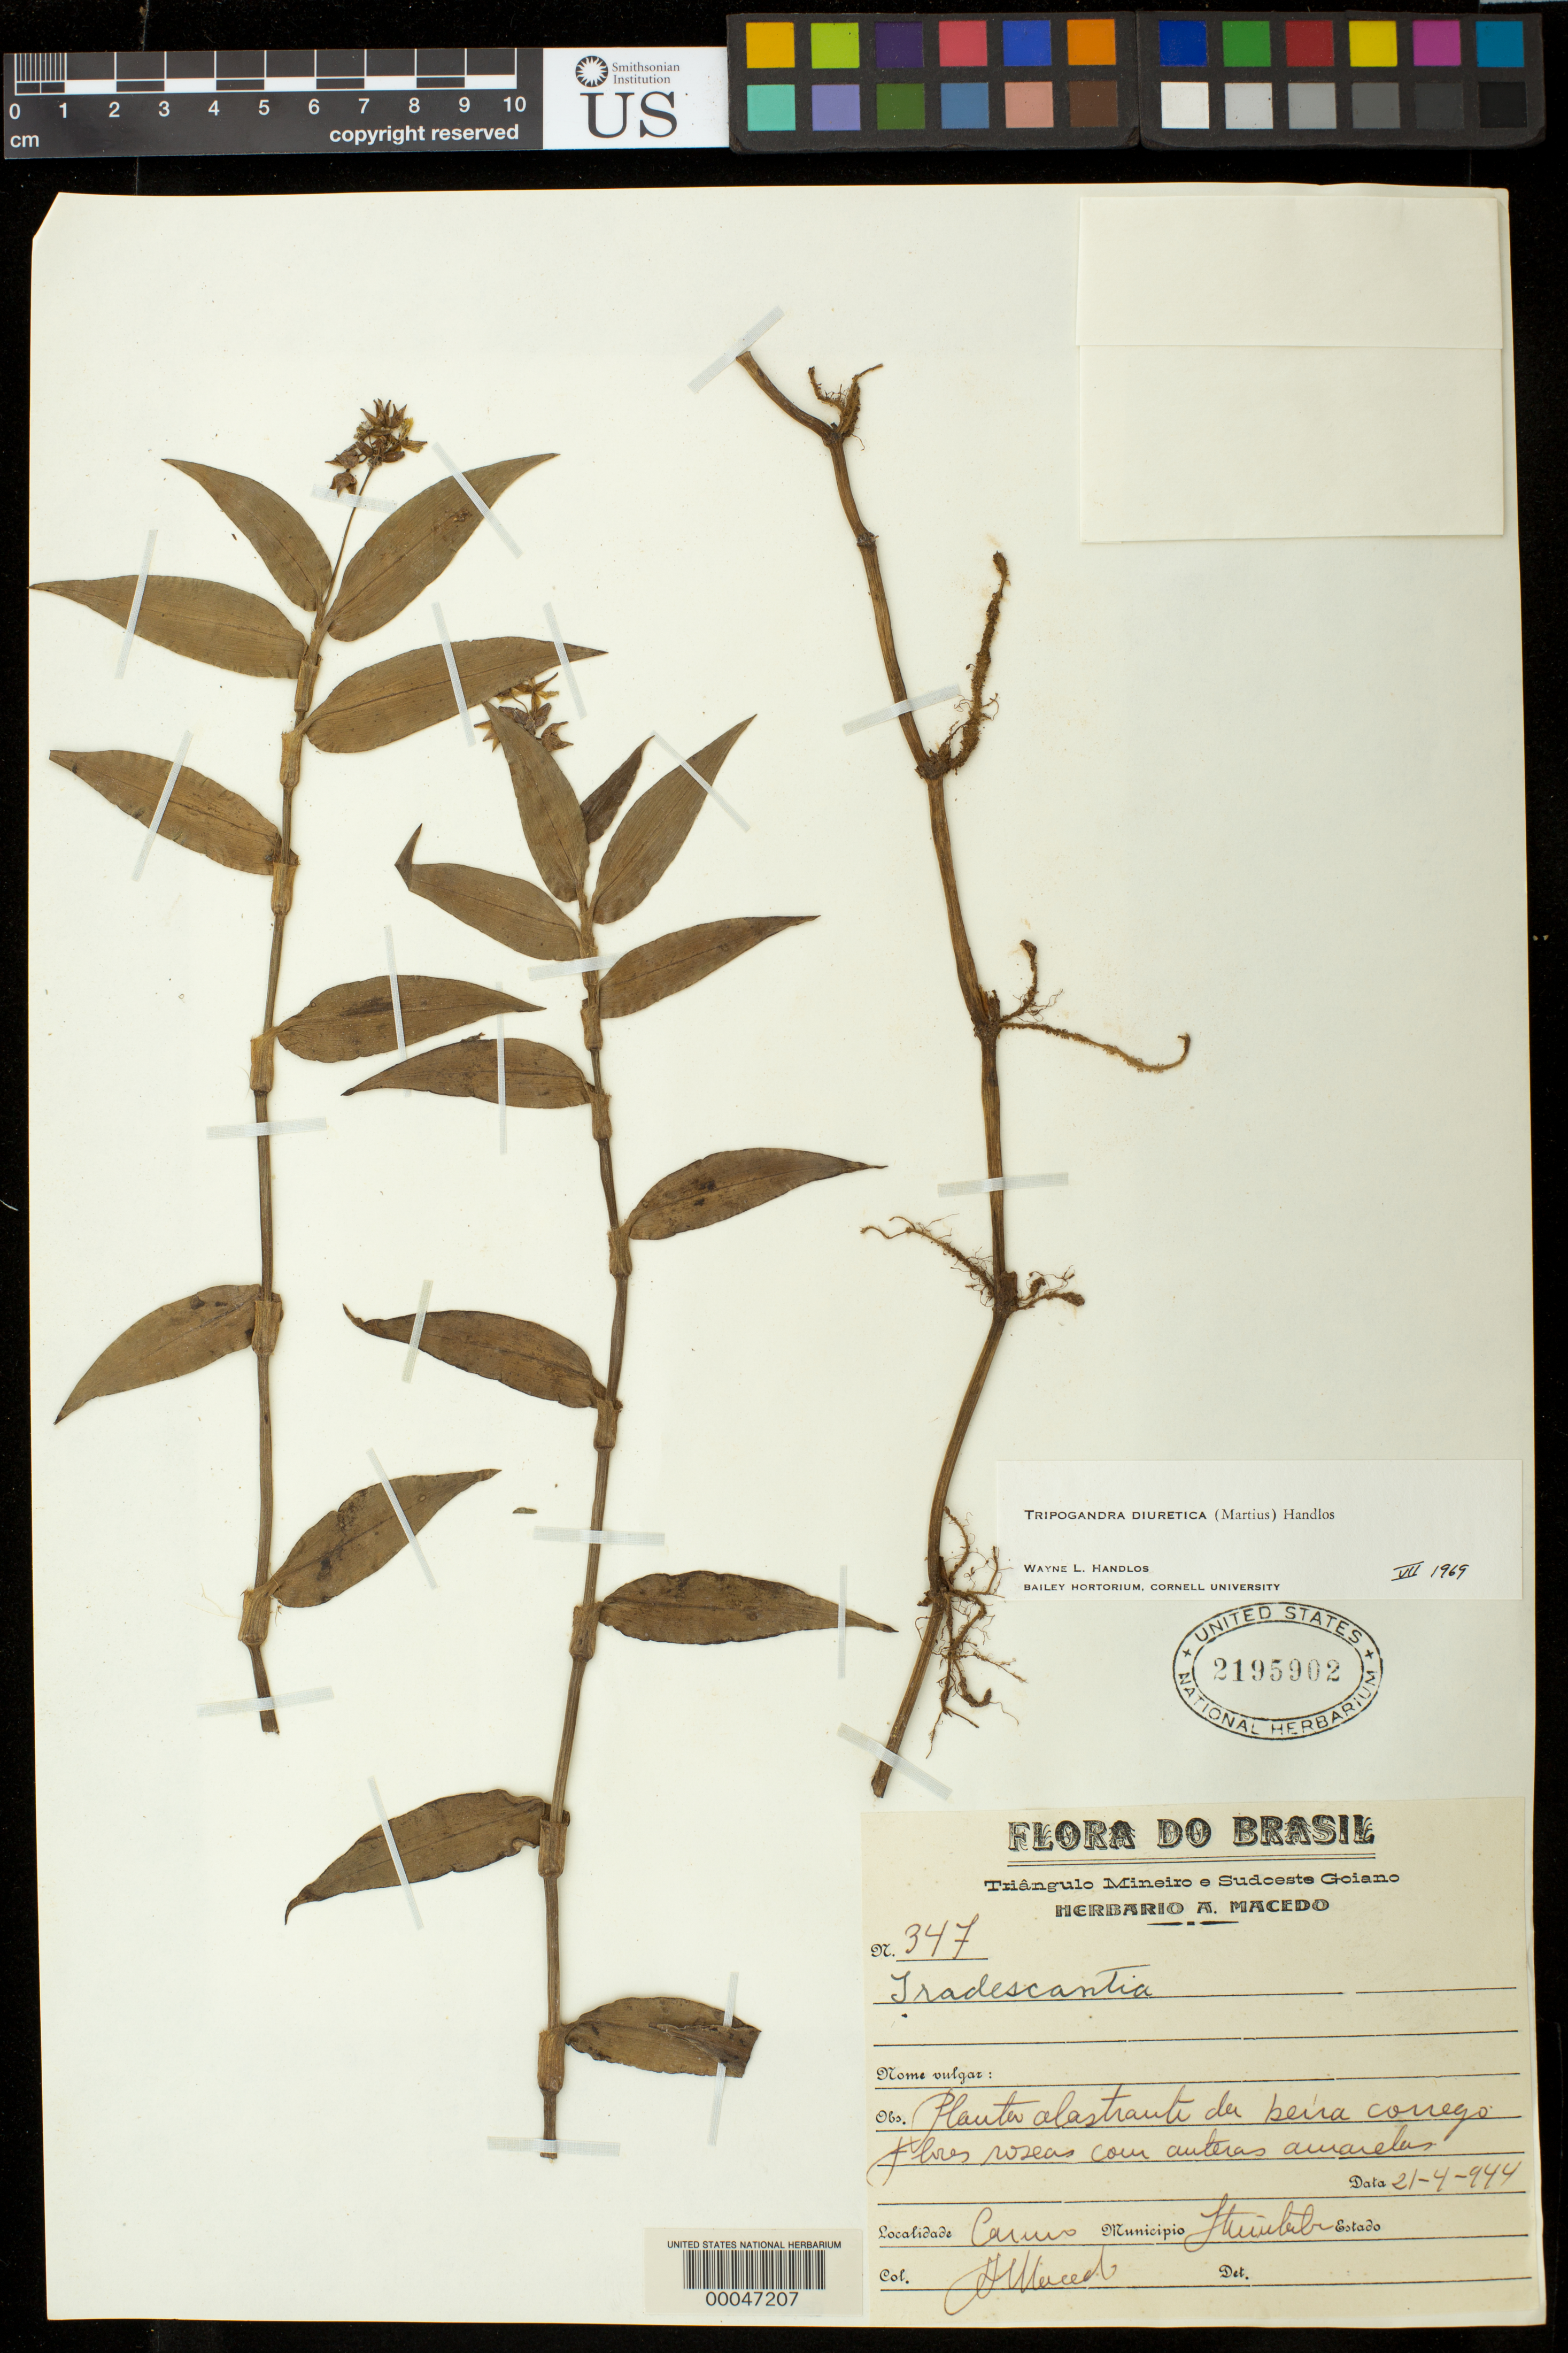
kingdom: Plantae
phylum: Tracheophyta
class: Liliopsida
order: Commelinales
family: Commelinaceae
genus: Tripogandra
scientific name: Tripogandra diuretica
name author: (Mart.) Handlos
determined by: Handlos, W. L.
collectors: A. Macedo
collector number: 347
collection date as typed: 21 Apr 1944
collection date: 1944-04-21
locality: Caruro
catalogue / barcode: US 2195902